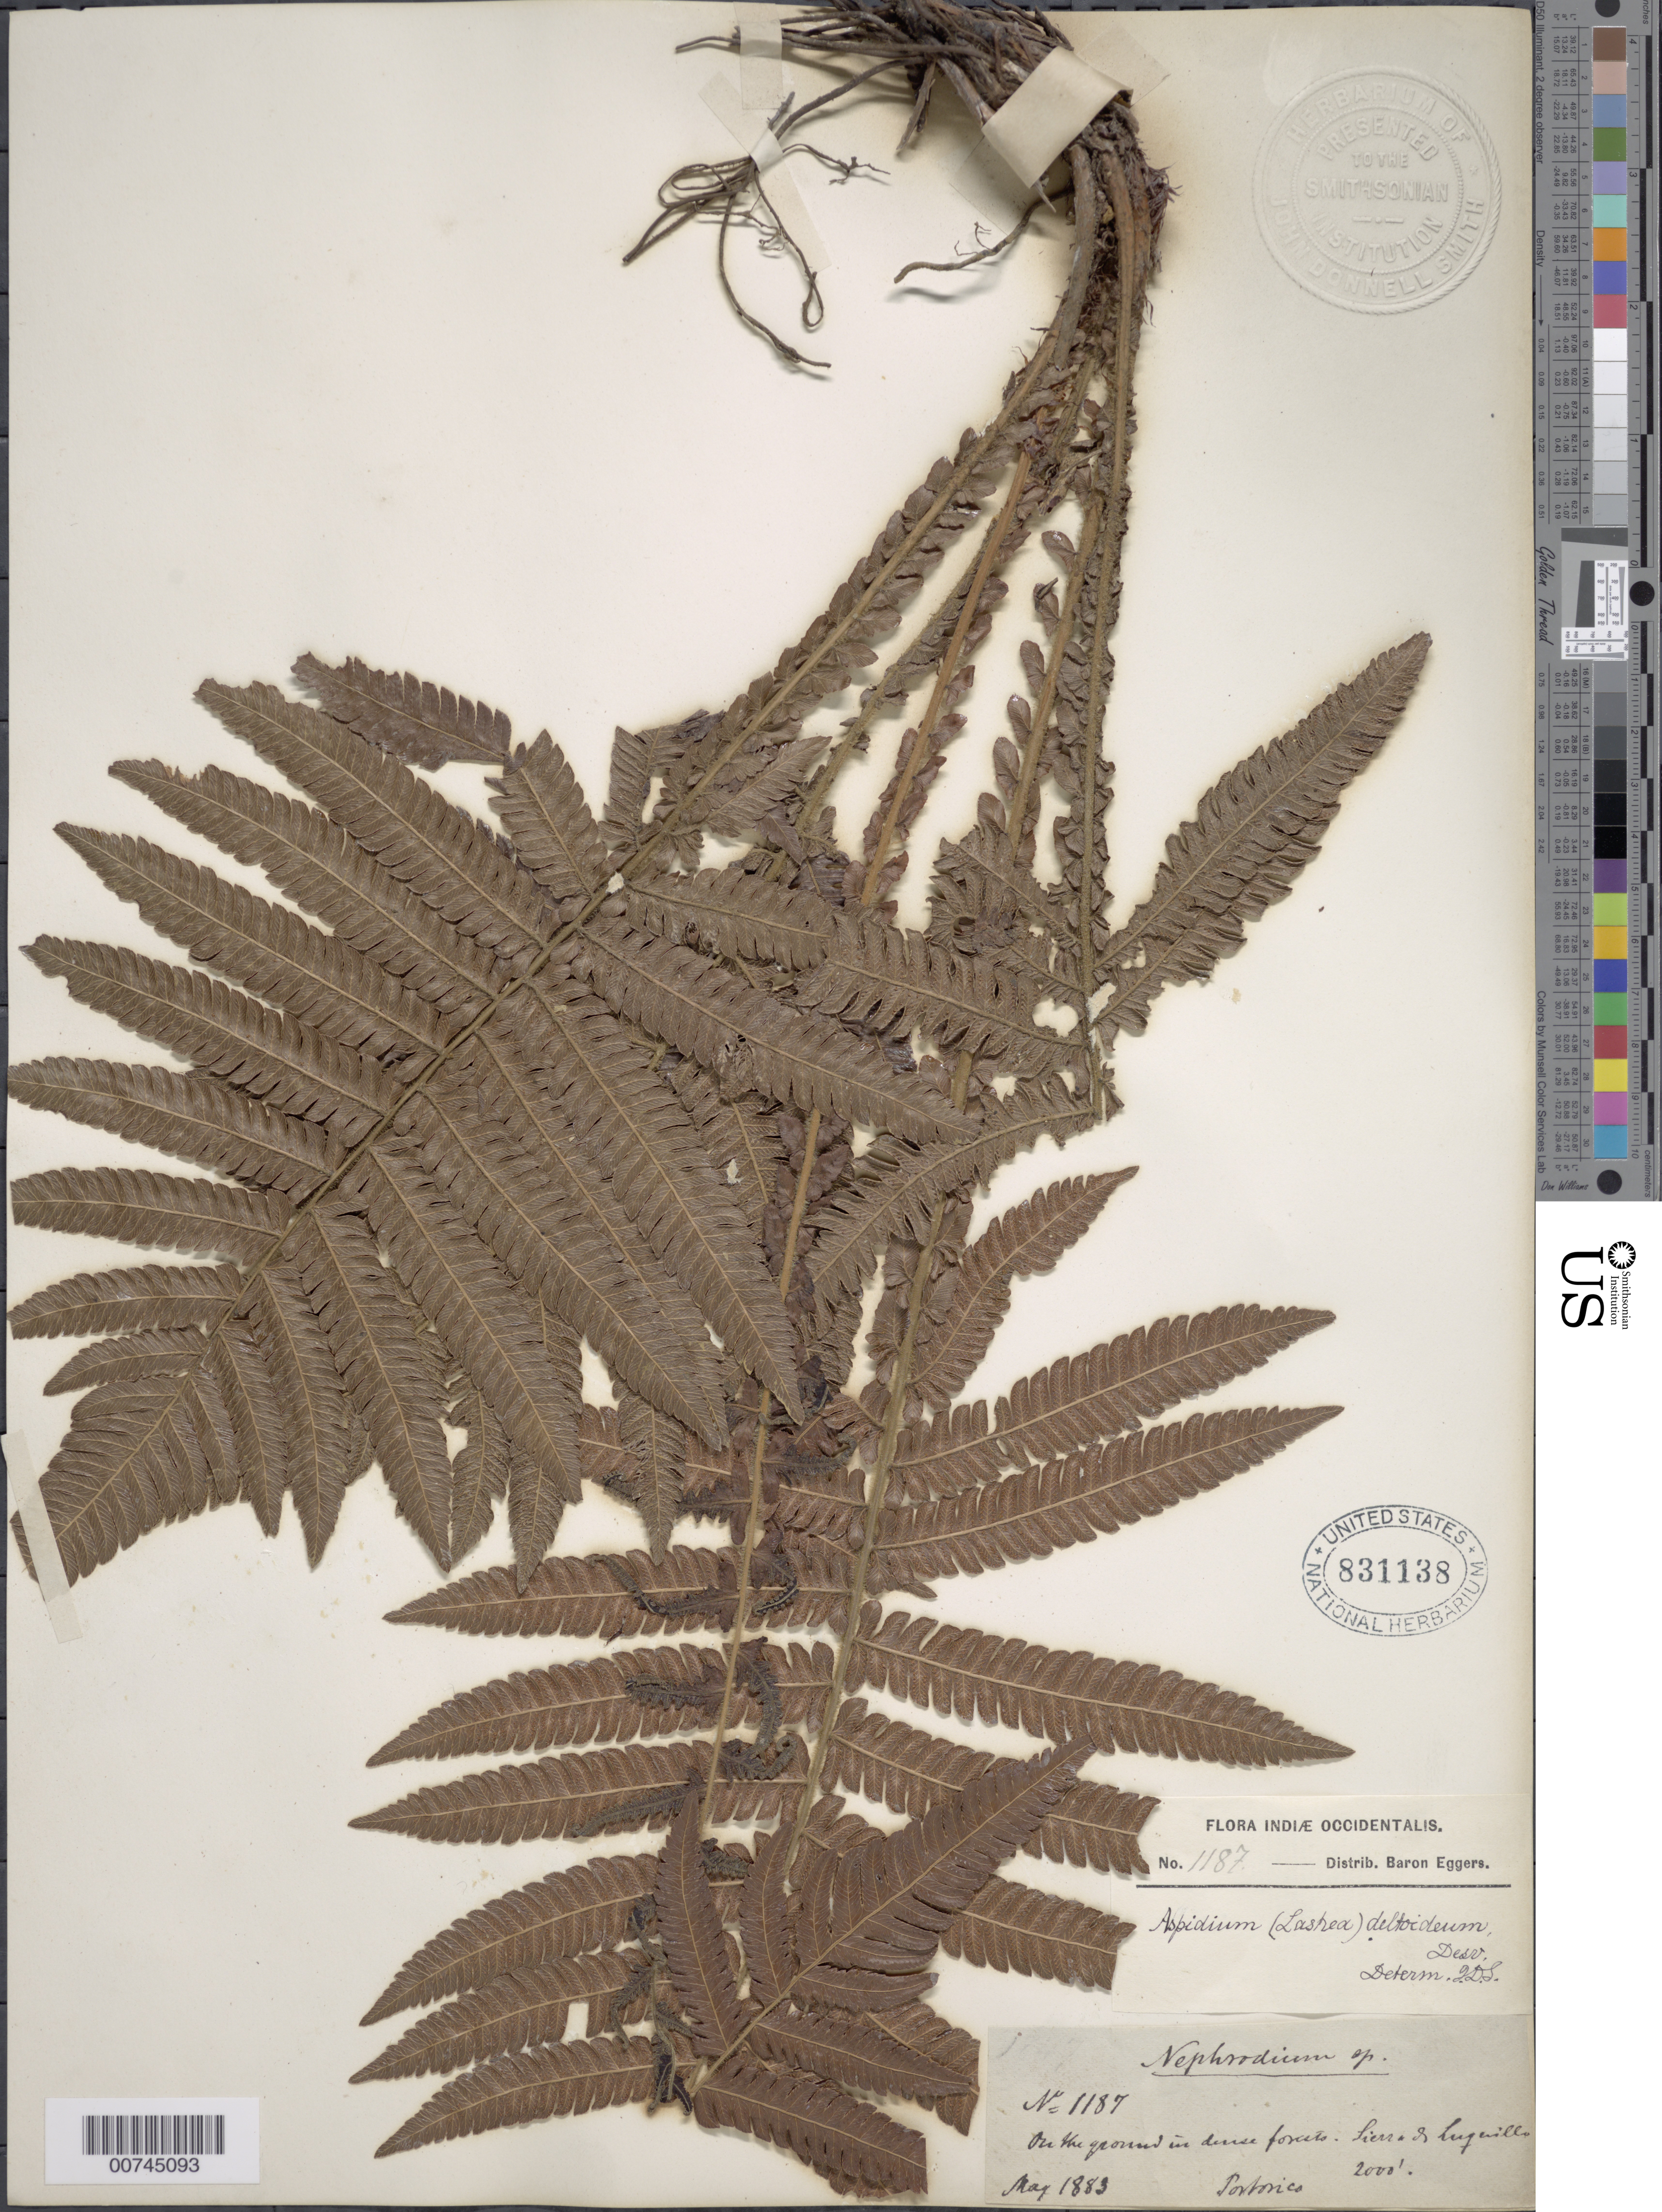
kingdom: Plantae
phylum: Tracheophyta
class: Polypodiopsida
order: Polypodiales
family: Thelypteridaceae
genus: Steiropteris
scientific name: Steiropteris deltoidea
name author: (Sw.) Pic. Serm.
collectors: H. F. A. von Eggers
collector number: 1187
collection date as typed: May 1883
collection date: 1883-05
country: Puerto Rico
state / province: Luquillo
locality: Sierra de Luquillo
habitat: On the ground in dense forest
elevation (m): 610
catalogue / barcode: US 831138